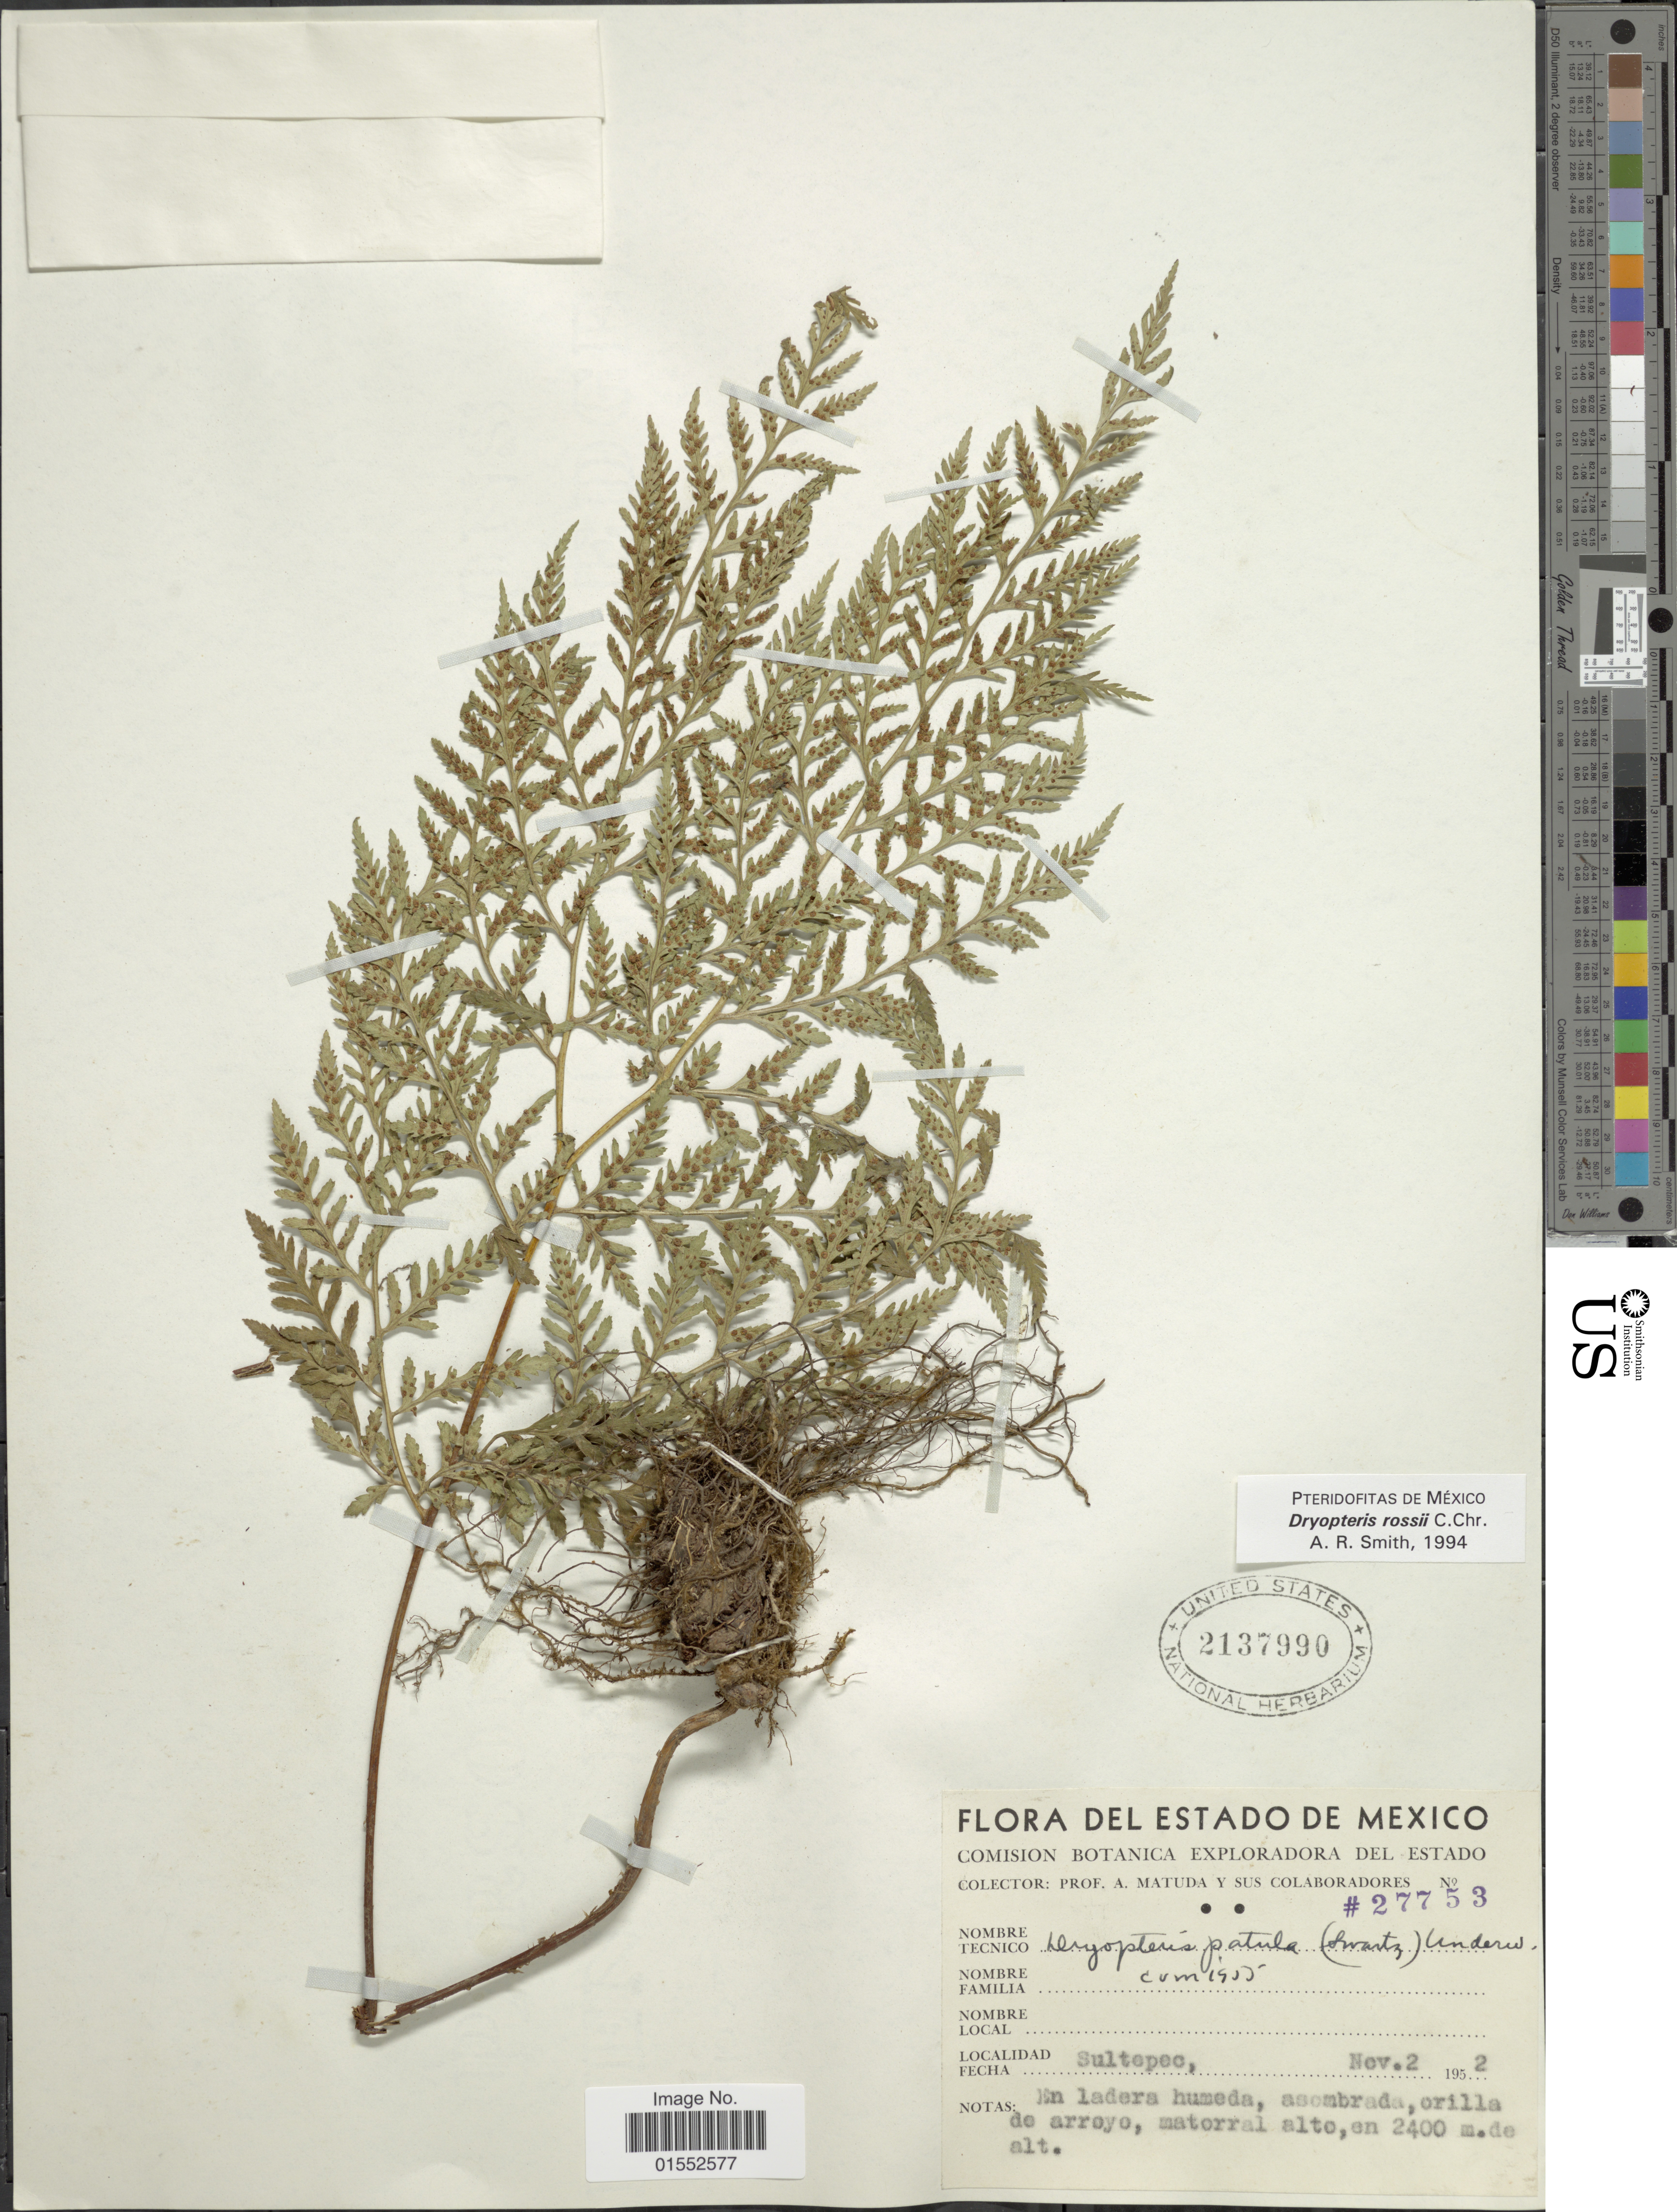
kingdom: Plantae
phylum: Tracheophyta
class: Polypodiopsida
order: Polypodiales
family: Dryopteridaceae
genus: Dryopteris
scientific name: Dryopteris rossii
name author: C. Chr.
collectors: E. Matuda & et al.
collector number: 27753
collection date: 1952-11-02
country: Mexico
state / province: México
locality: Sultepec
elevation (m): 2400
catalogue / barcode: US 2137990